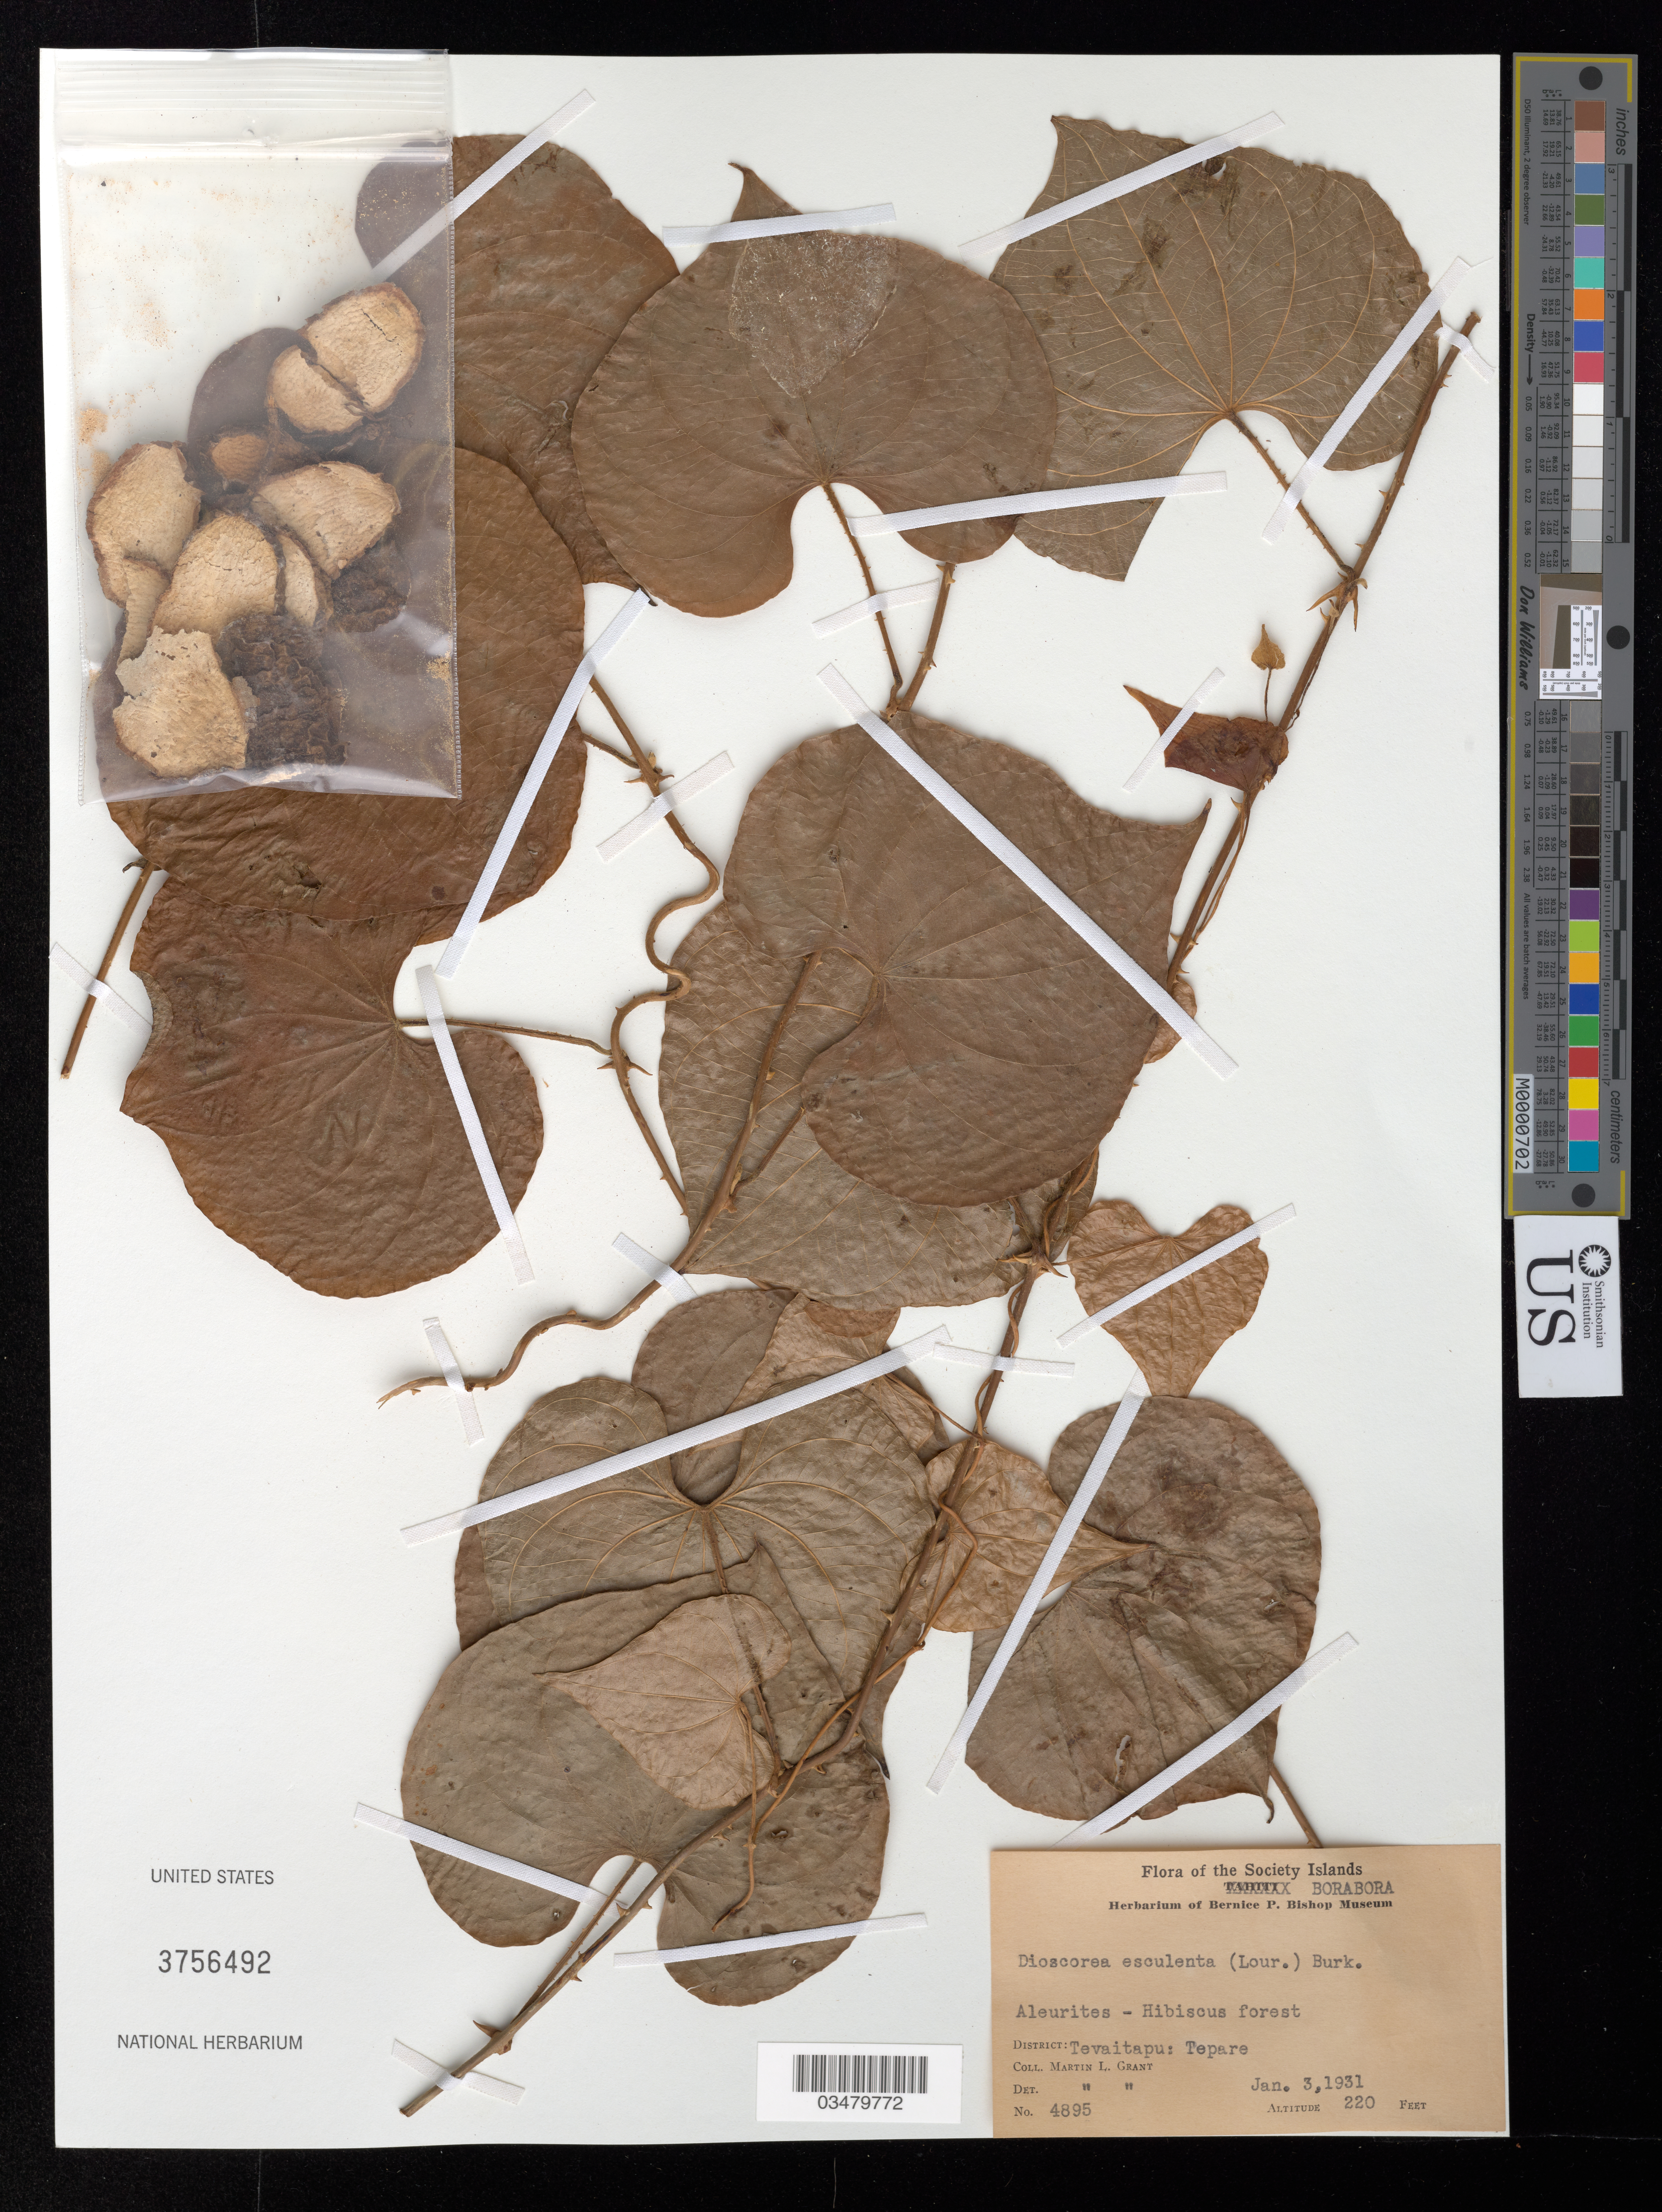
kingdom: Plantae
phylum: Tracheophyta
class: Liliopsida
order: Dioscoreales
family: Dioscoreaceae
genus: Dioscorea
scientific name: Dioscorea esculenta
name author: (Lour.) Burkill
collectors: M. L. Grant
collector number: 4895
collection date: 1931-01-03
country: French Polynesia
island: Bora Bora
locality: The Society Islands. BoraBora, Dist.: Tevaitapu, Tepare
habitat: Forest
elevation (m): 67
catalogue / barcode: US 3756492